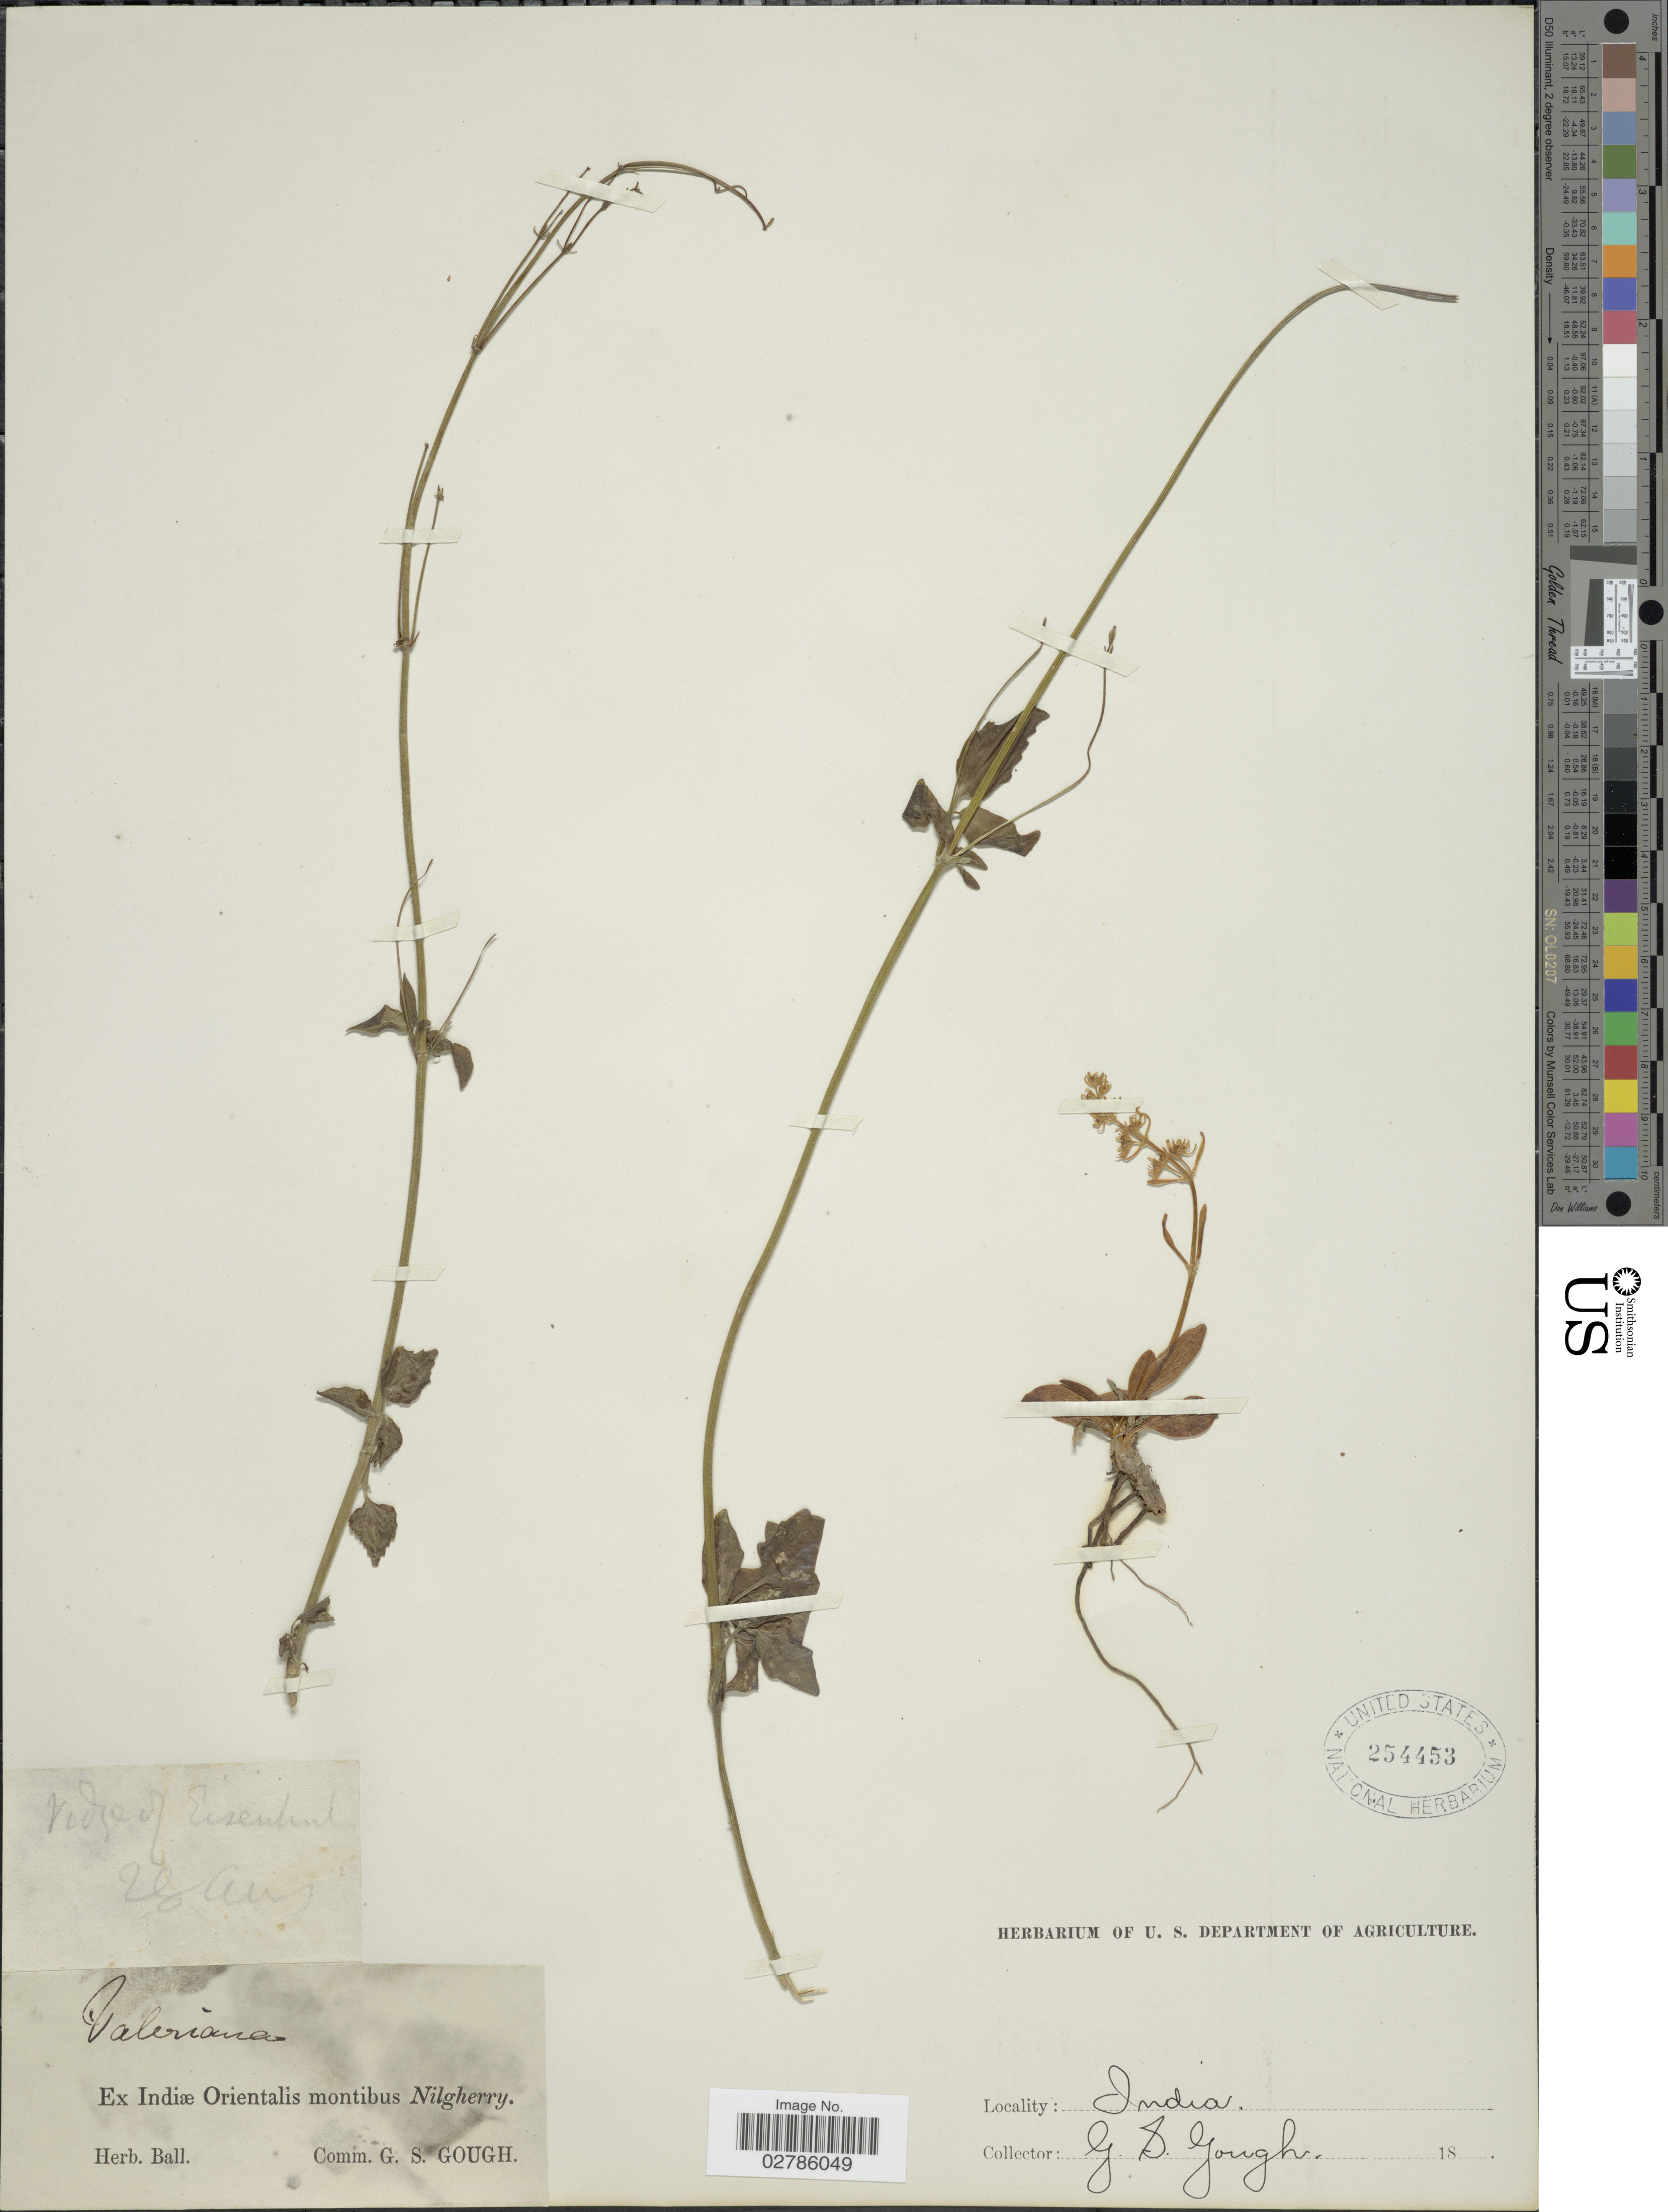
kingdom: Plantae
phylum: Tracheophyta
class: Magnoliopsida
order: Dipsacales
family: Caprifoliaceae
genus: Valeriana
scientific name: Valeriana sp.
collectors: G. S. Gough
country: India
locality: Ex Indiæ Orientalis montibus Nilgherry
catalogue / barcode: US 254453